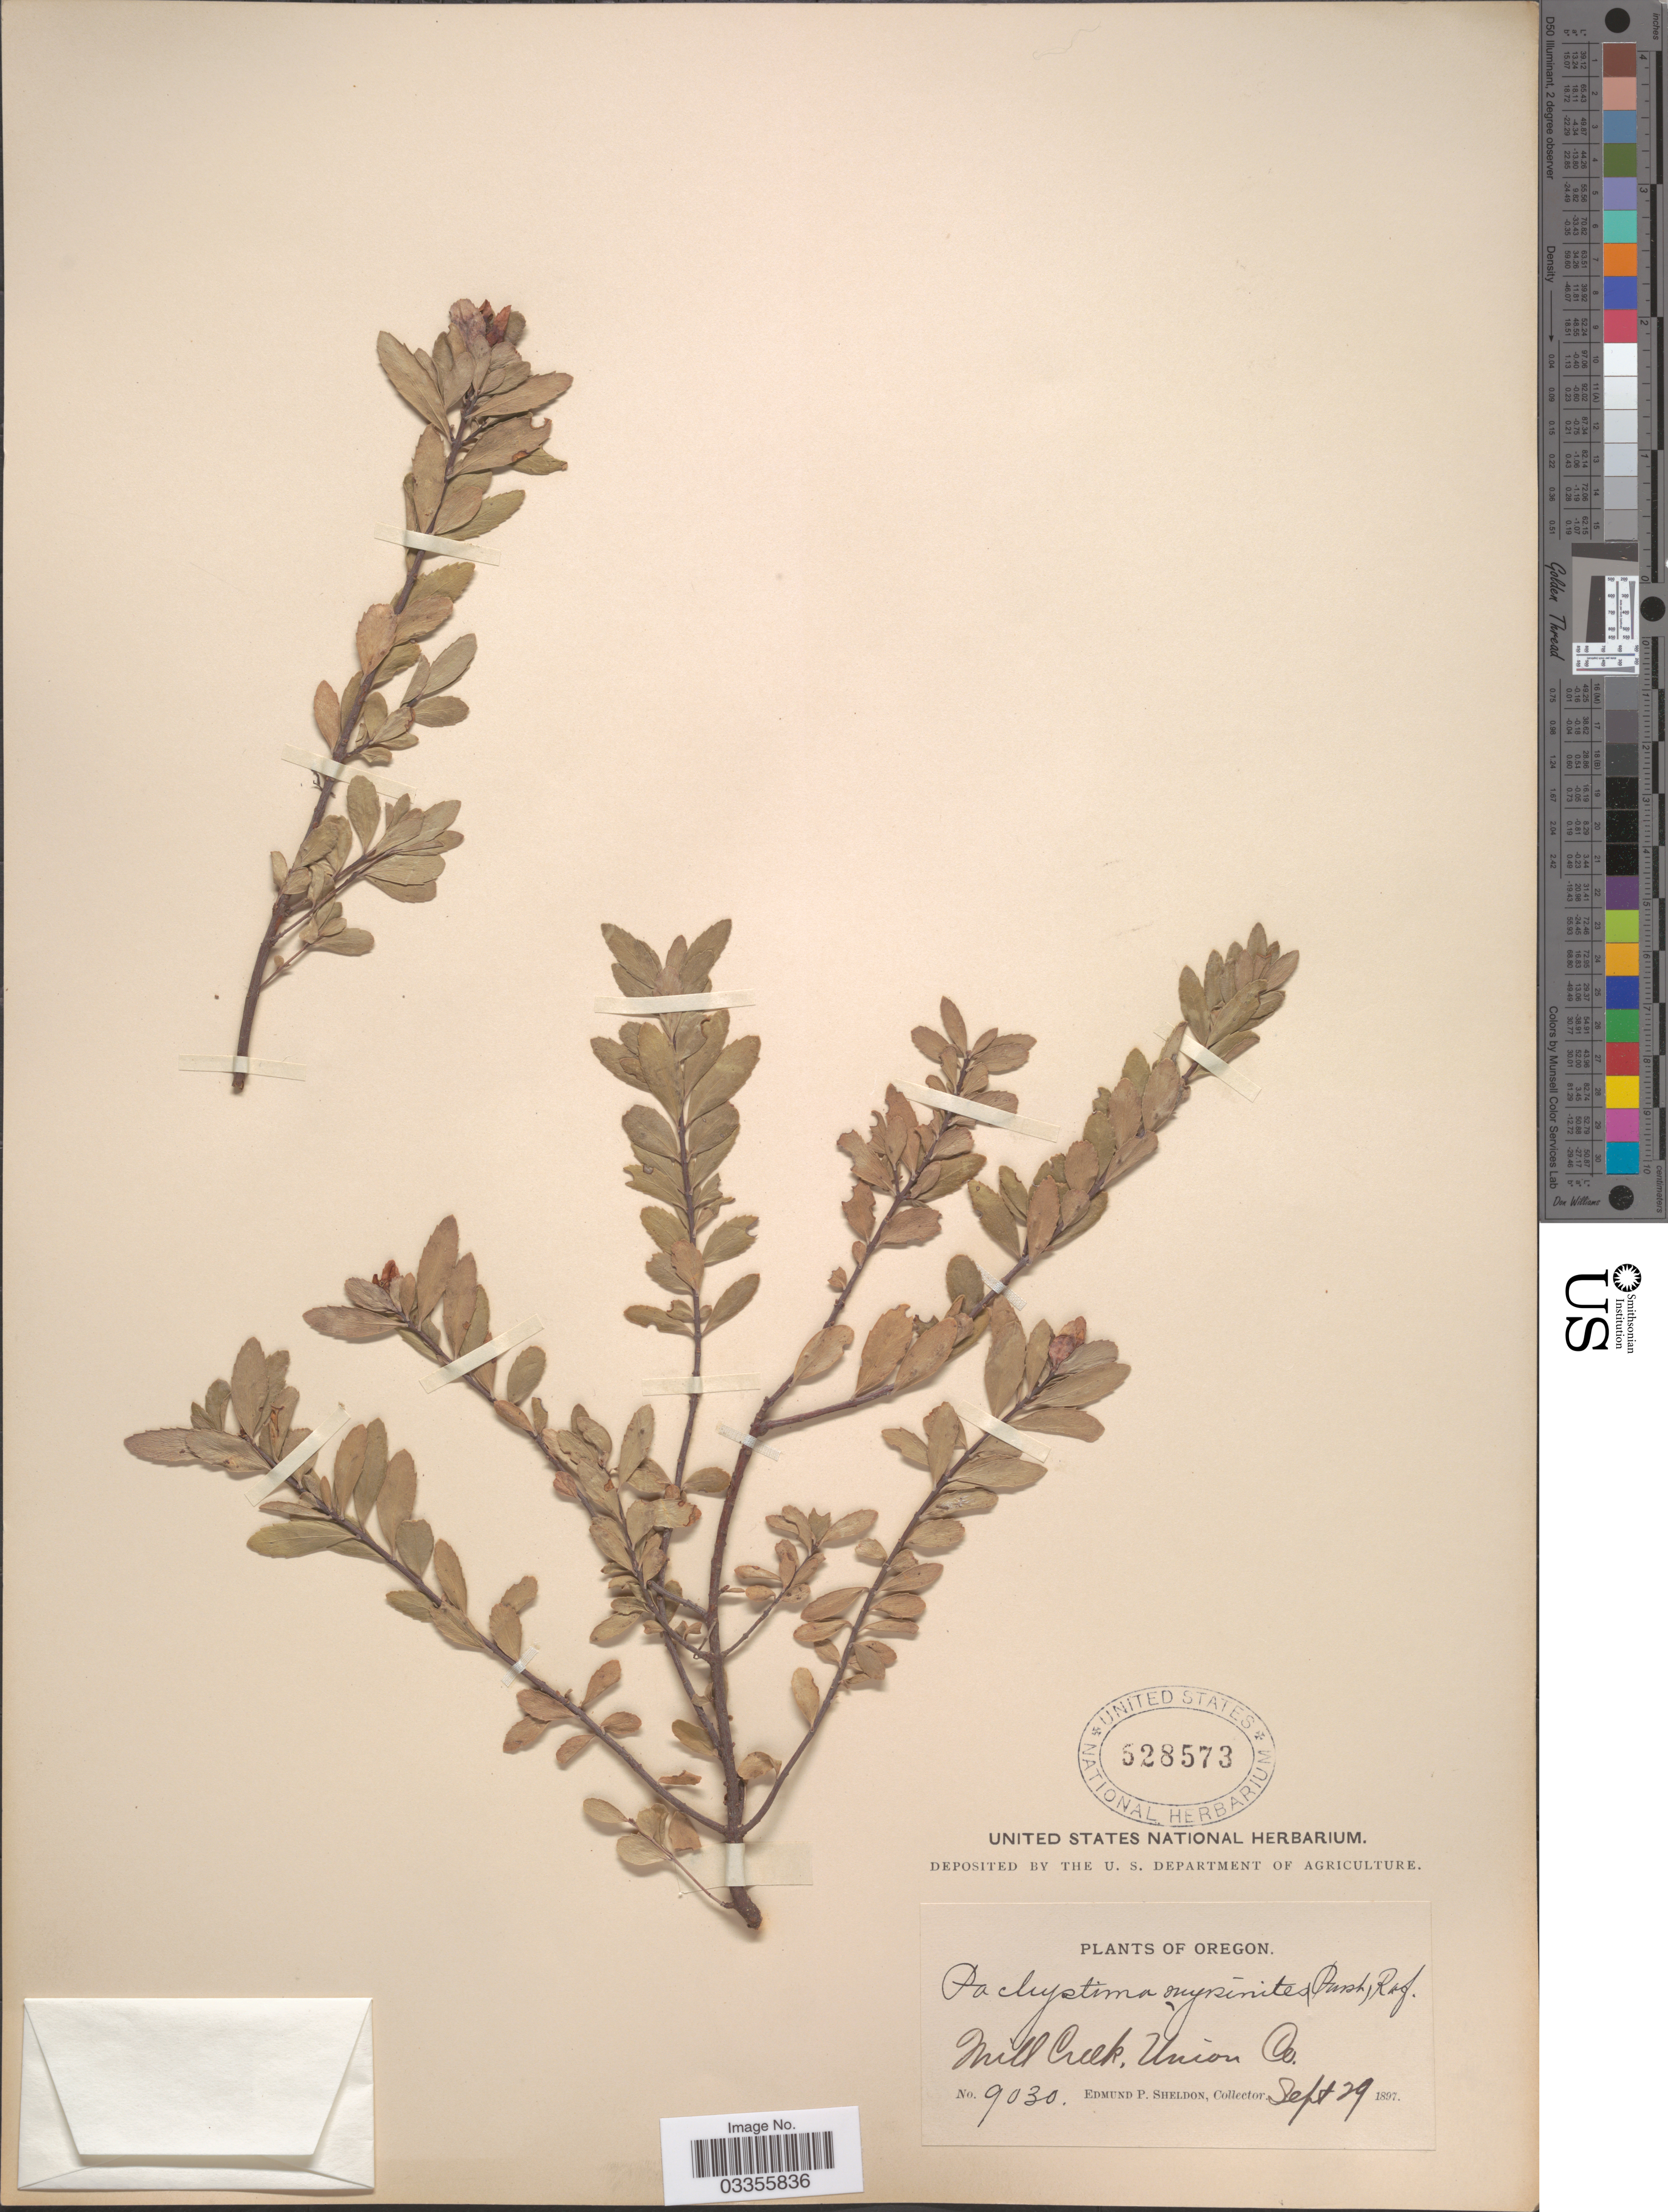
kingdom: Plantae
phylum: Tracheophyta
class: Magnoliopsida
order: Celastrales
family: Celastraceae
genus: Paxistima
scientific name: Paxistima myrsinites subsp. myrsinites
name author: (Pursh) Raf.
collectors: E. P. Sheldon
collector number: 9030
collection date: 1897-09-29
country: United States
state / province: Oregon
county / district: Union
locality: Mill Creek, Union Co.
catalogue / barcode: US 528573